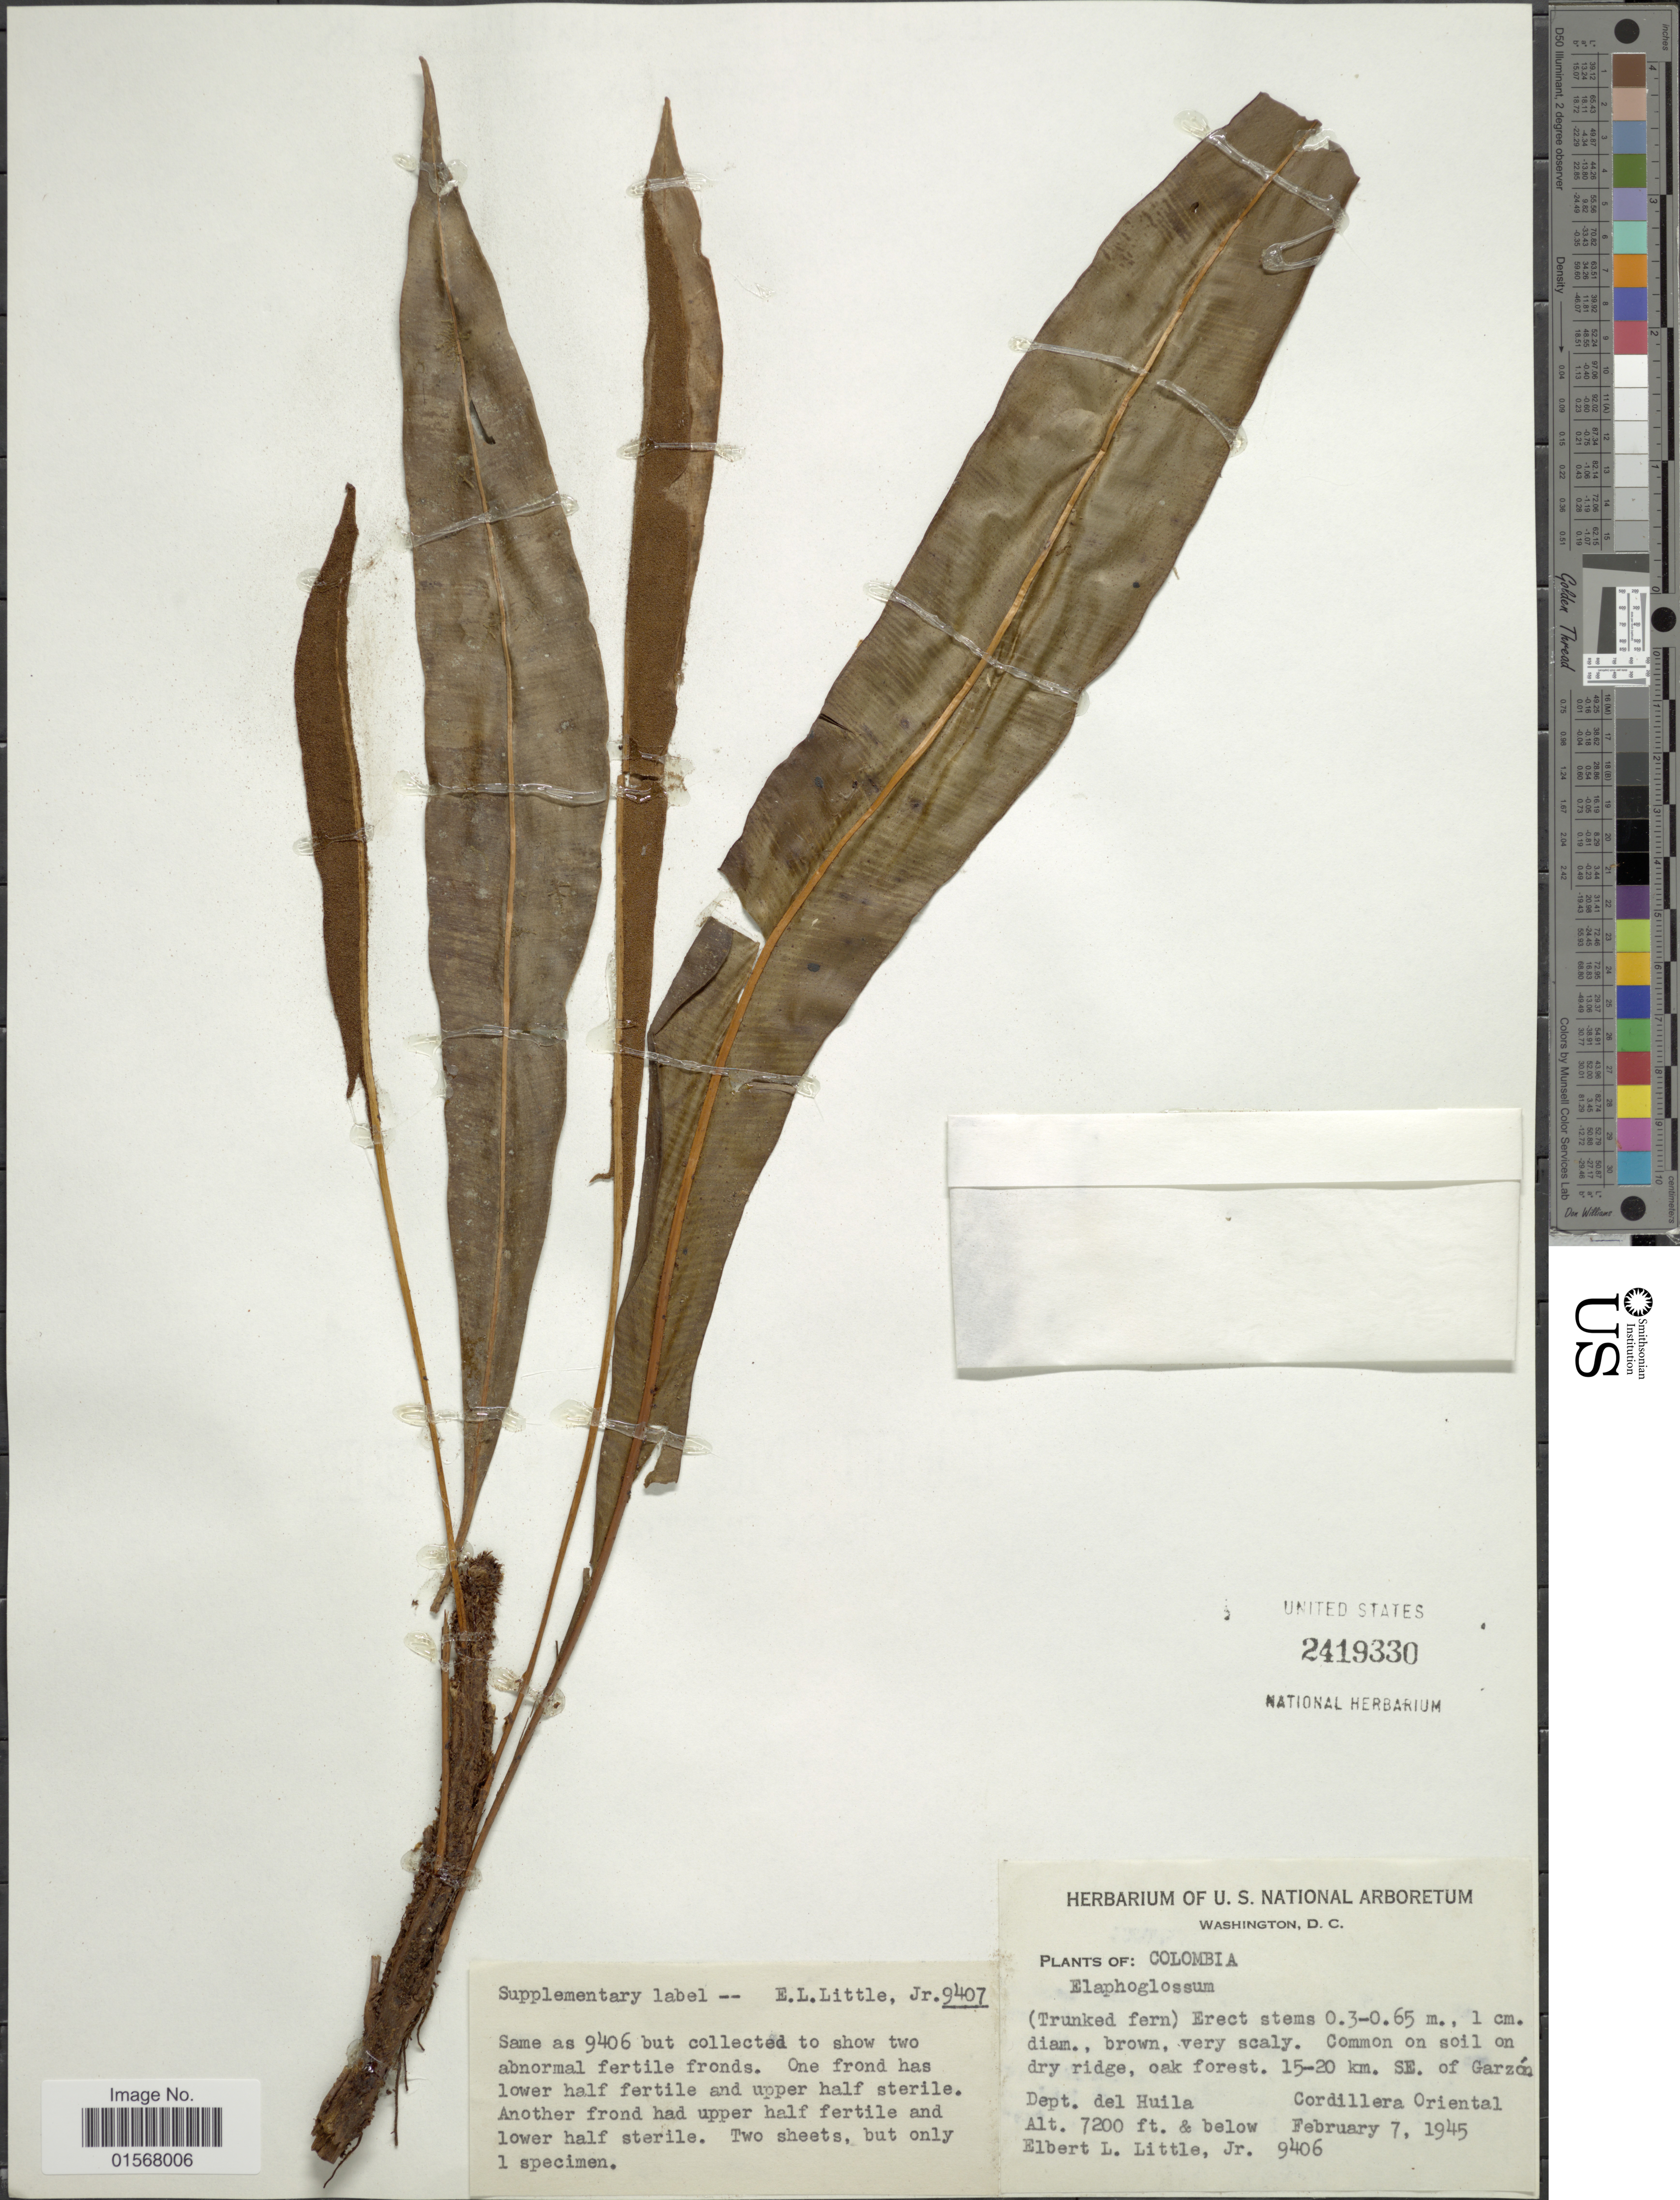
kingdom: Plantae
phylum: Tracheophyta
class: Polypodiopsida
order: Polypodiales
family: Dryopteridaceae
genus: Elaphoglossum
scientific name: Elaphoglossum sp.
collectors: E. L. Little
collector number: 9406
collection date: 1945-02-07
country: Colombia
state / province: Huila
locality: Dept. del Huila, Cordillera Oriental, 15-20 km. SE. of Garzon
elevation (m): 2195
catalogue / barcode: US 2419330